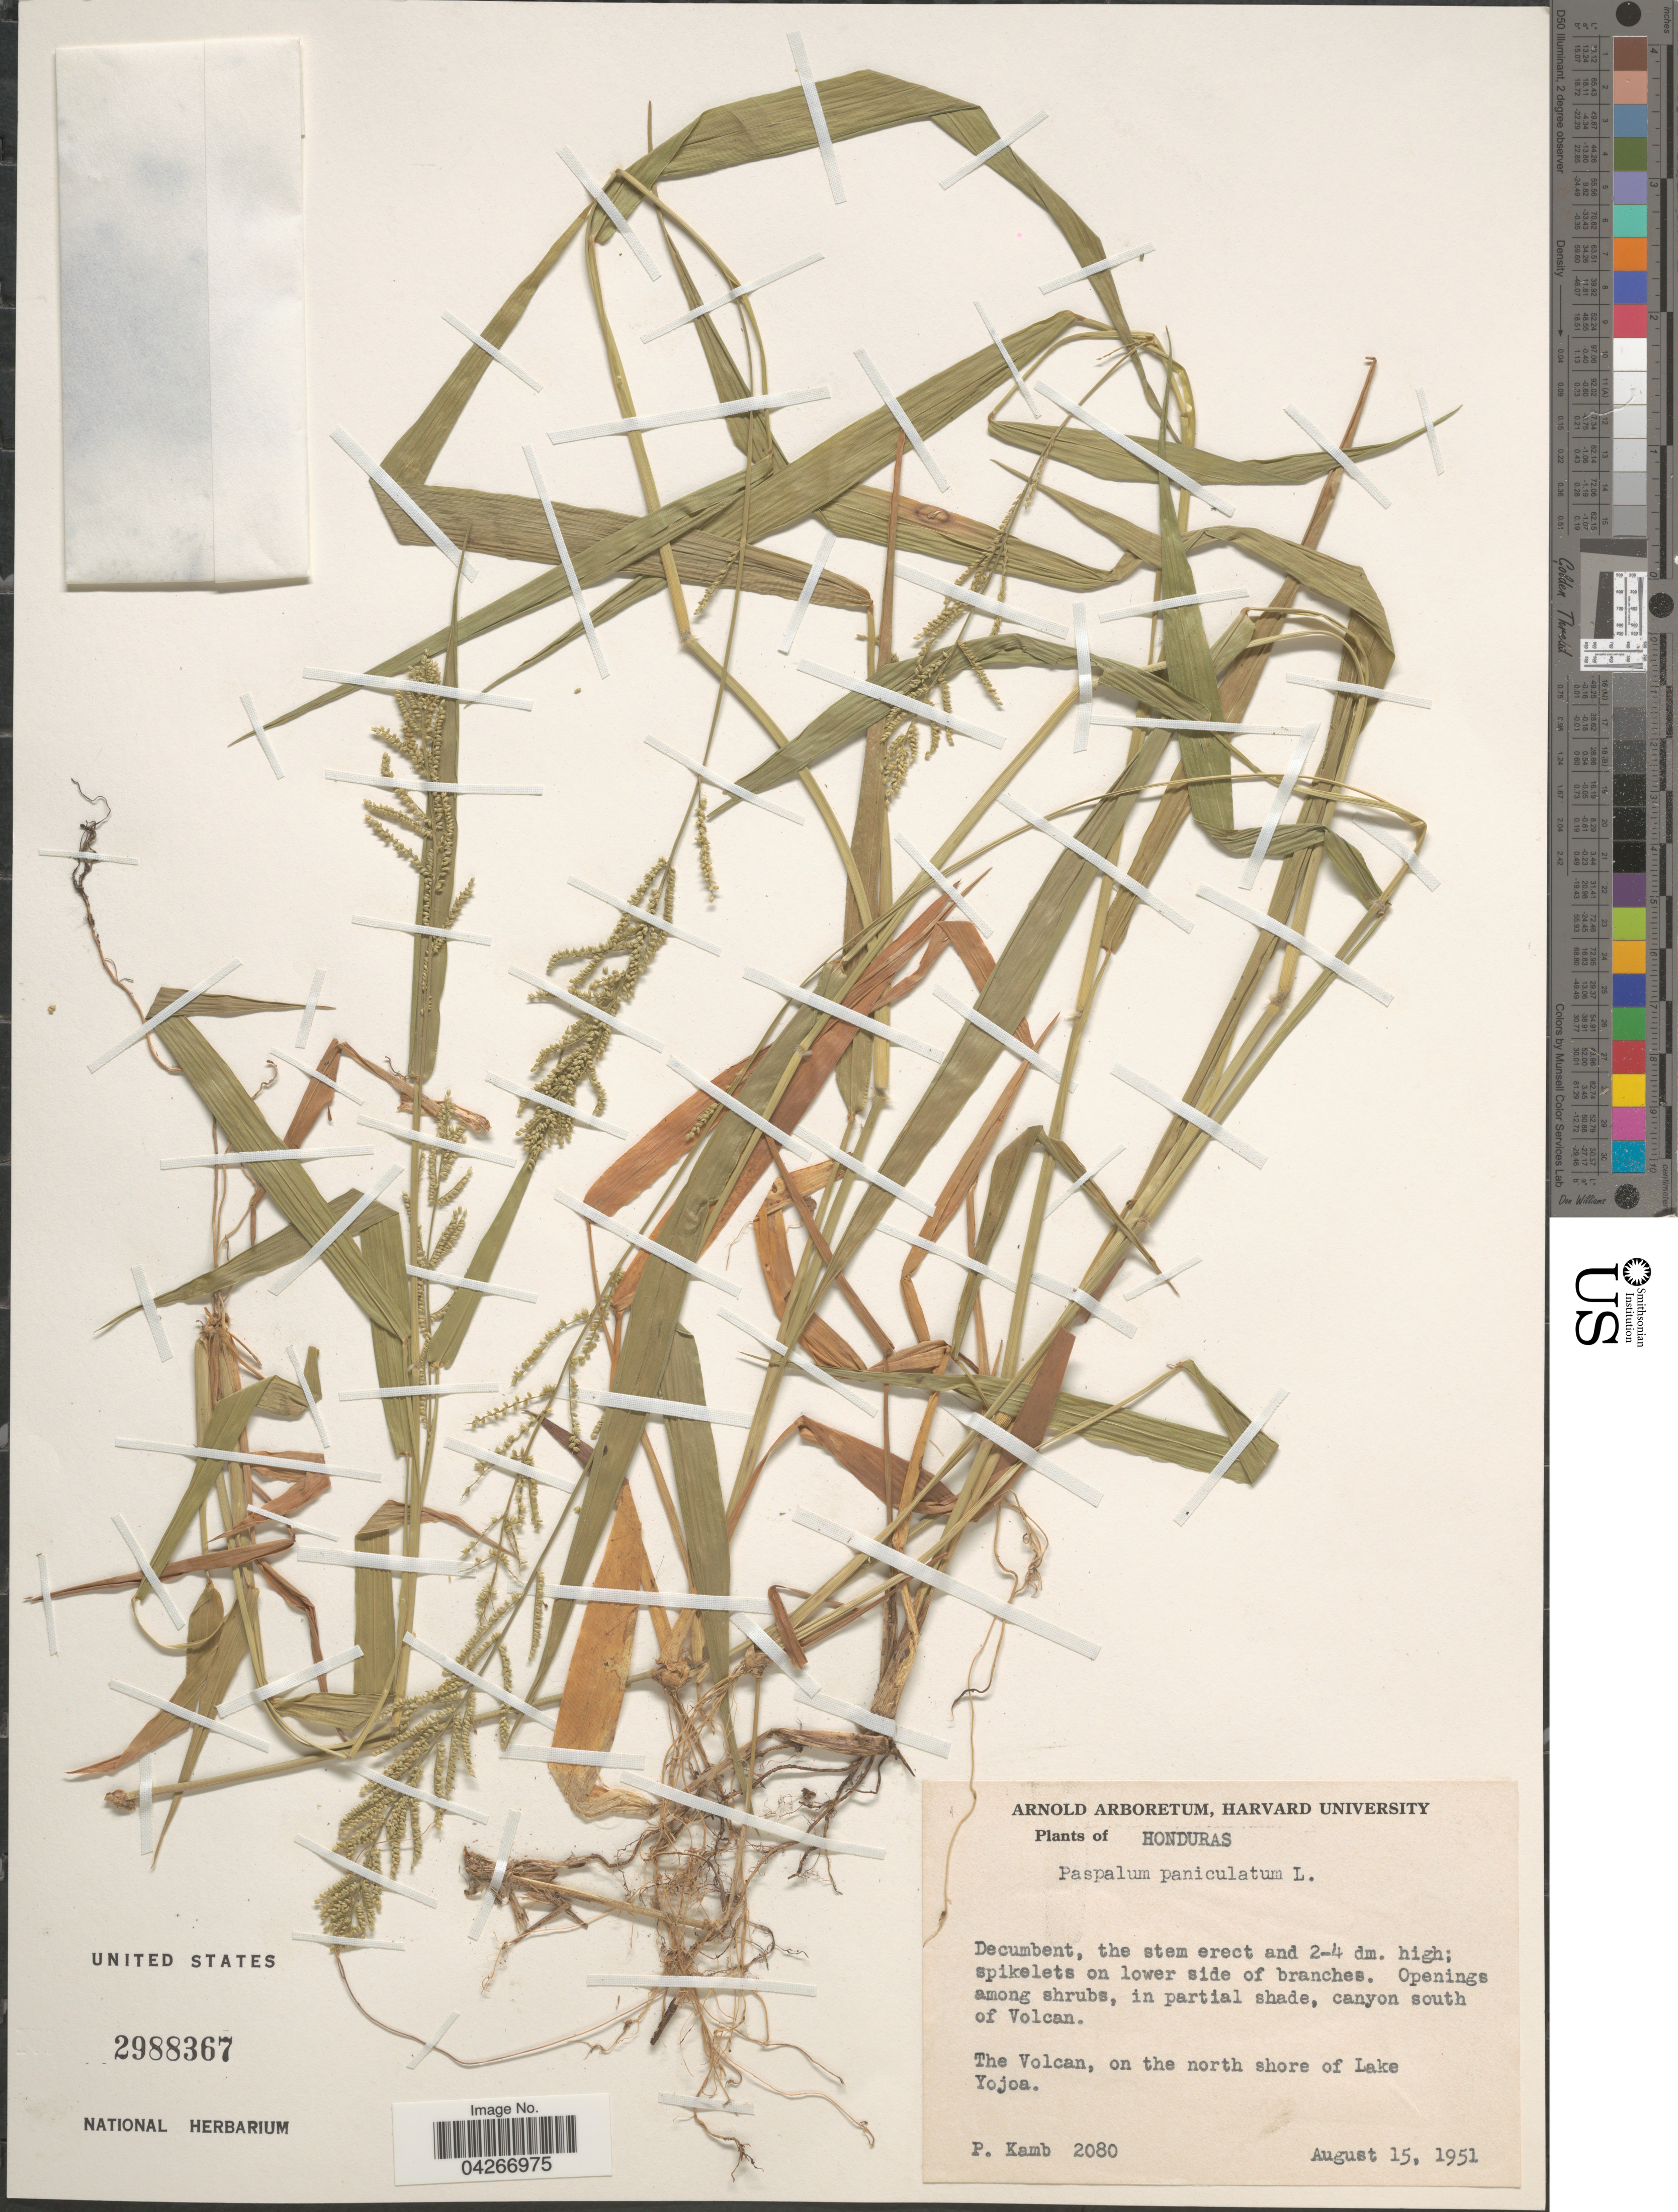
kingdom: Plantae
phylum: Tracheophyta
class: Liliopsida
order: Poales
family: Poaceae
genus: Paspalum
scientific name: Paspalum paniculatum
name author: L.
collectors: P. Kamb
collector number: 2080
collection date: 1951-08-15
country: Honduras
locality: Openings among shrubs, in partial shade, canyon south of Volcan. The Volcan, on the north shore of Lake Yojoa.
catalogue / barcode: US 2988367